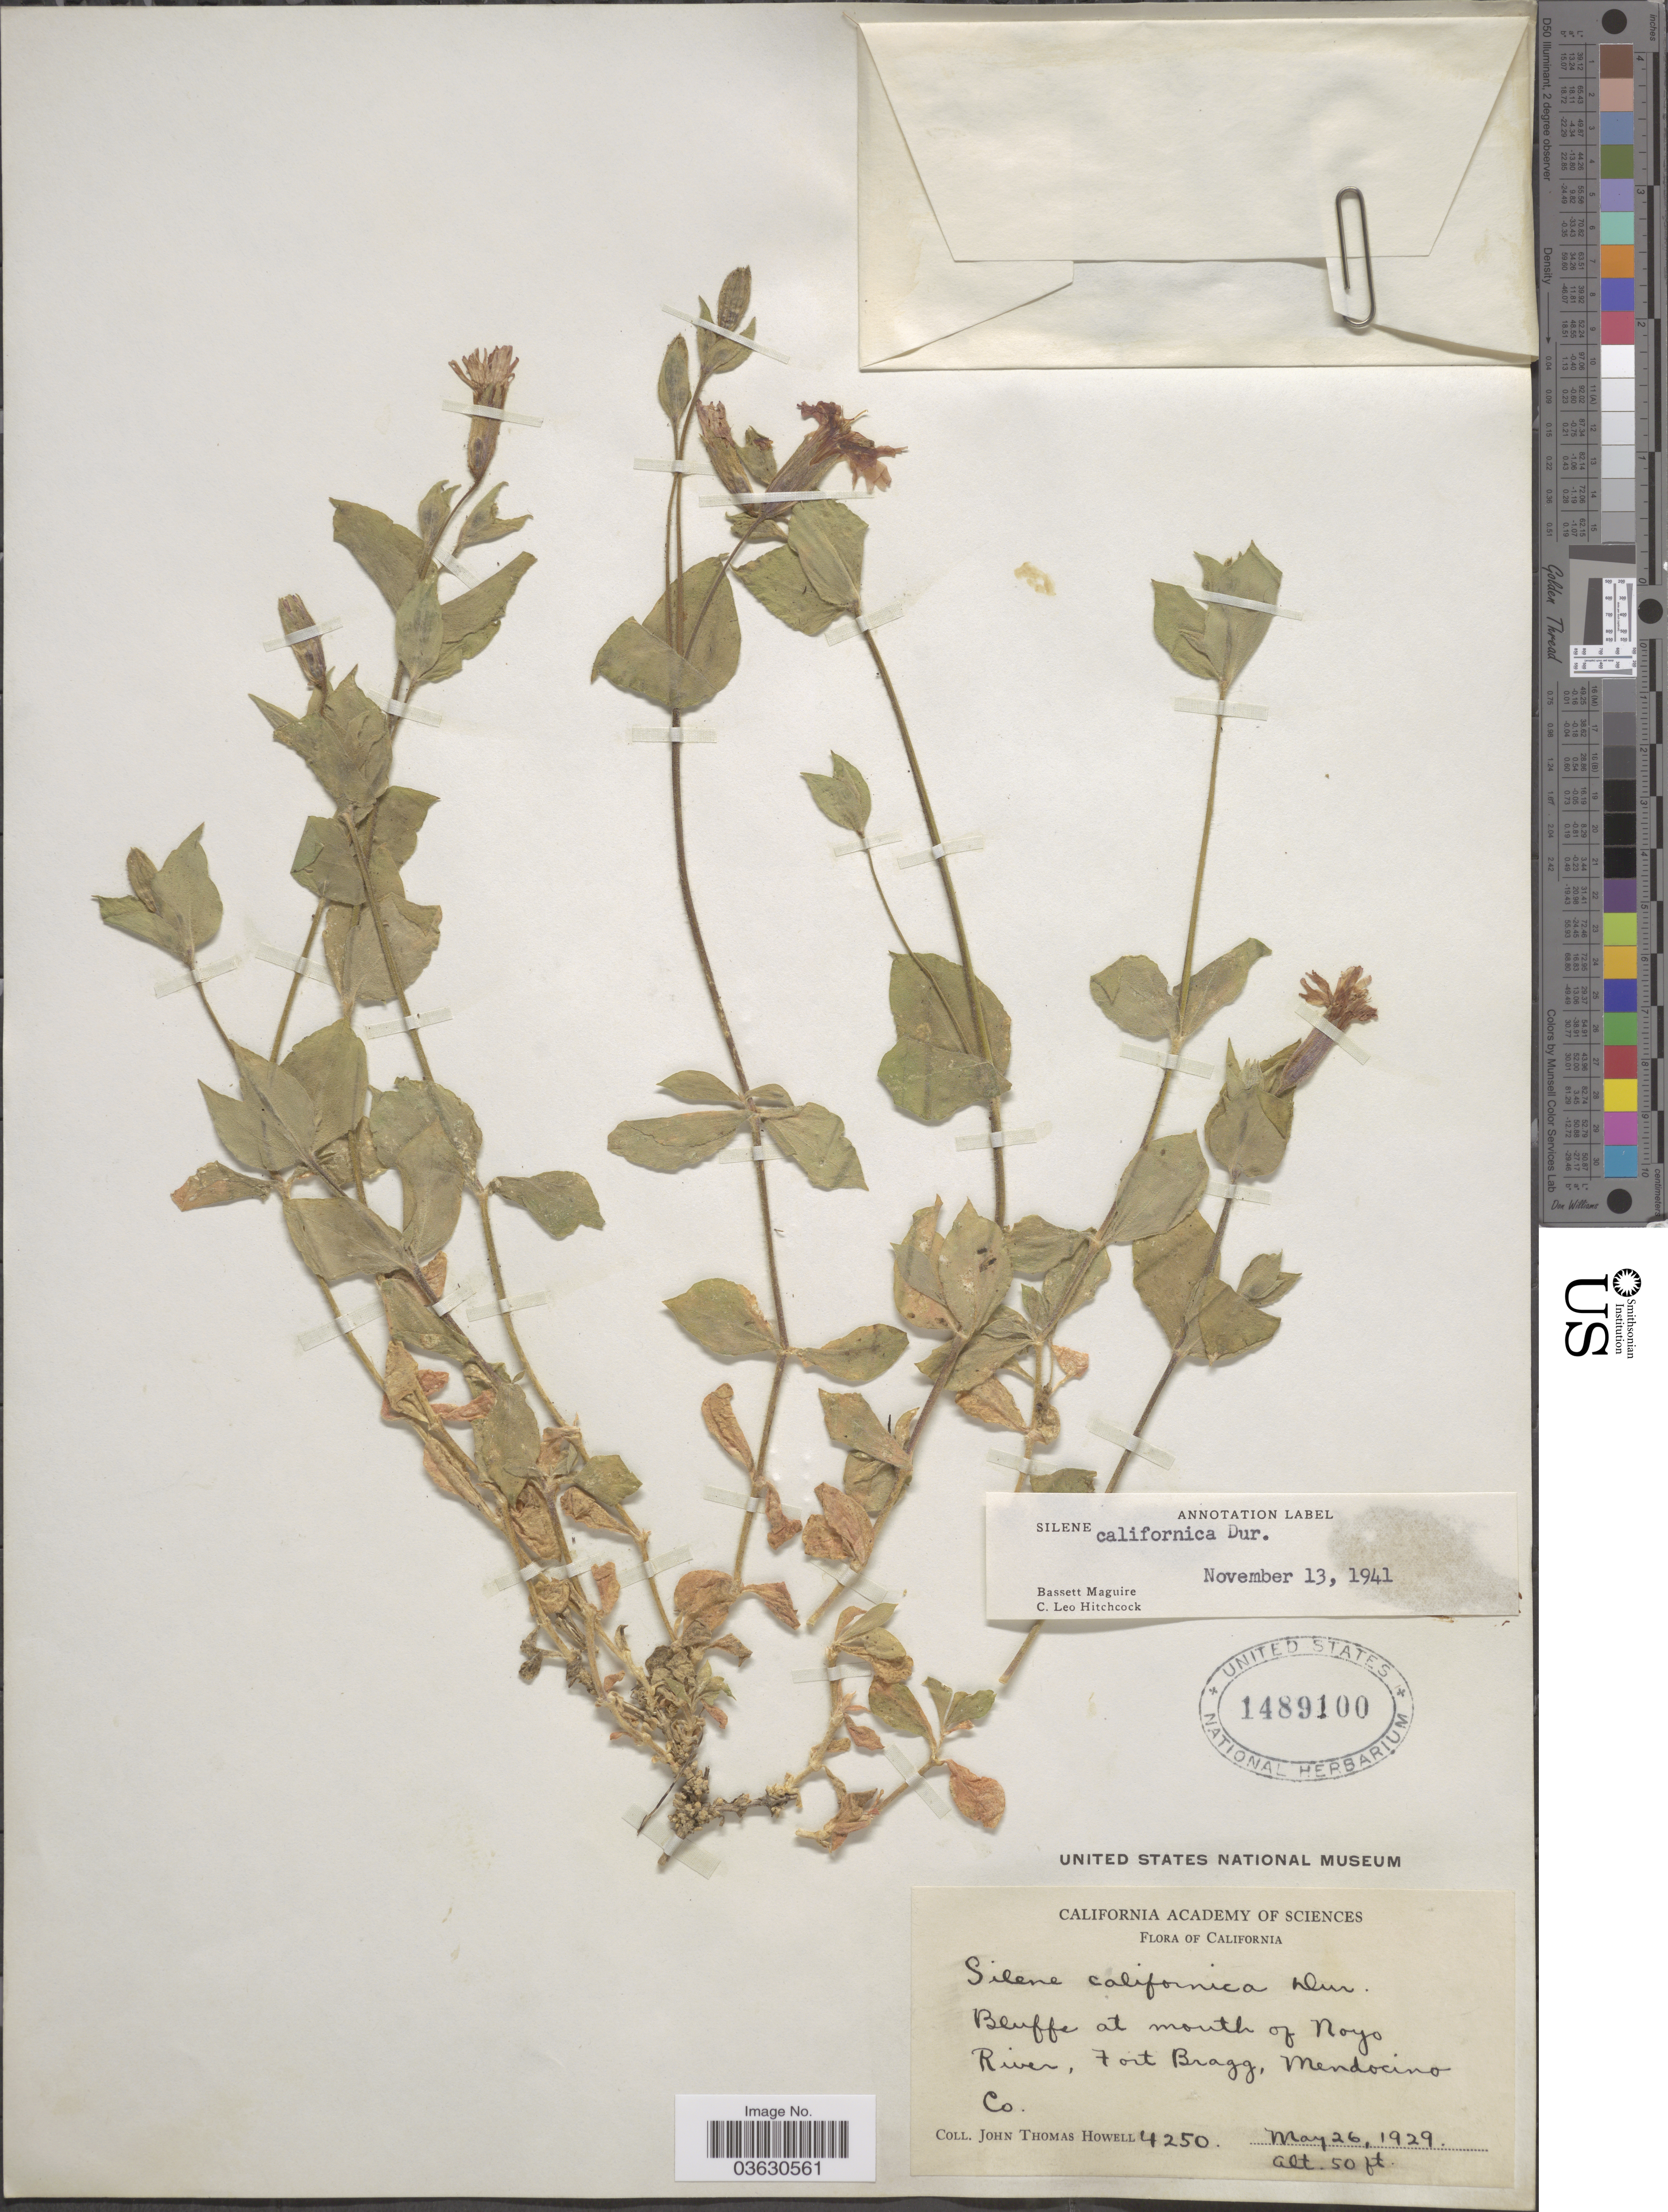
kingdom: Plantae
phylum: Tracheophyta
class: Magnoliopsida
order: Caryophyllales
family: Caryophyllaceae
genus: Silene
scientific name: Silene californica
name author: Durand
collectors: J. T. Howell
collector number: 4250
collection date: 1929-05-26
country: United States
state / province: California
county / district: Mendocino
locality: Bluffs at mouth of Noyo River, Fort Bragg, Mendocino Co.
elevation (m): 15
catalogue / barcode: US 1489100